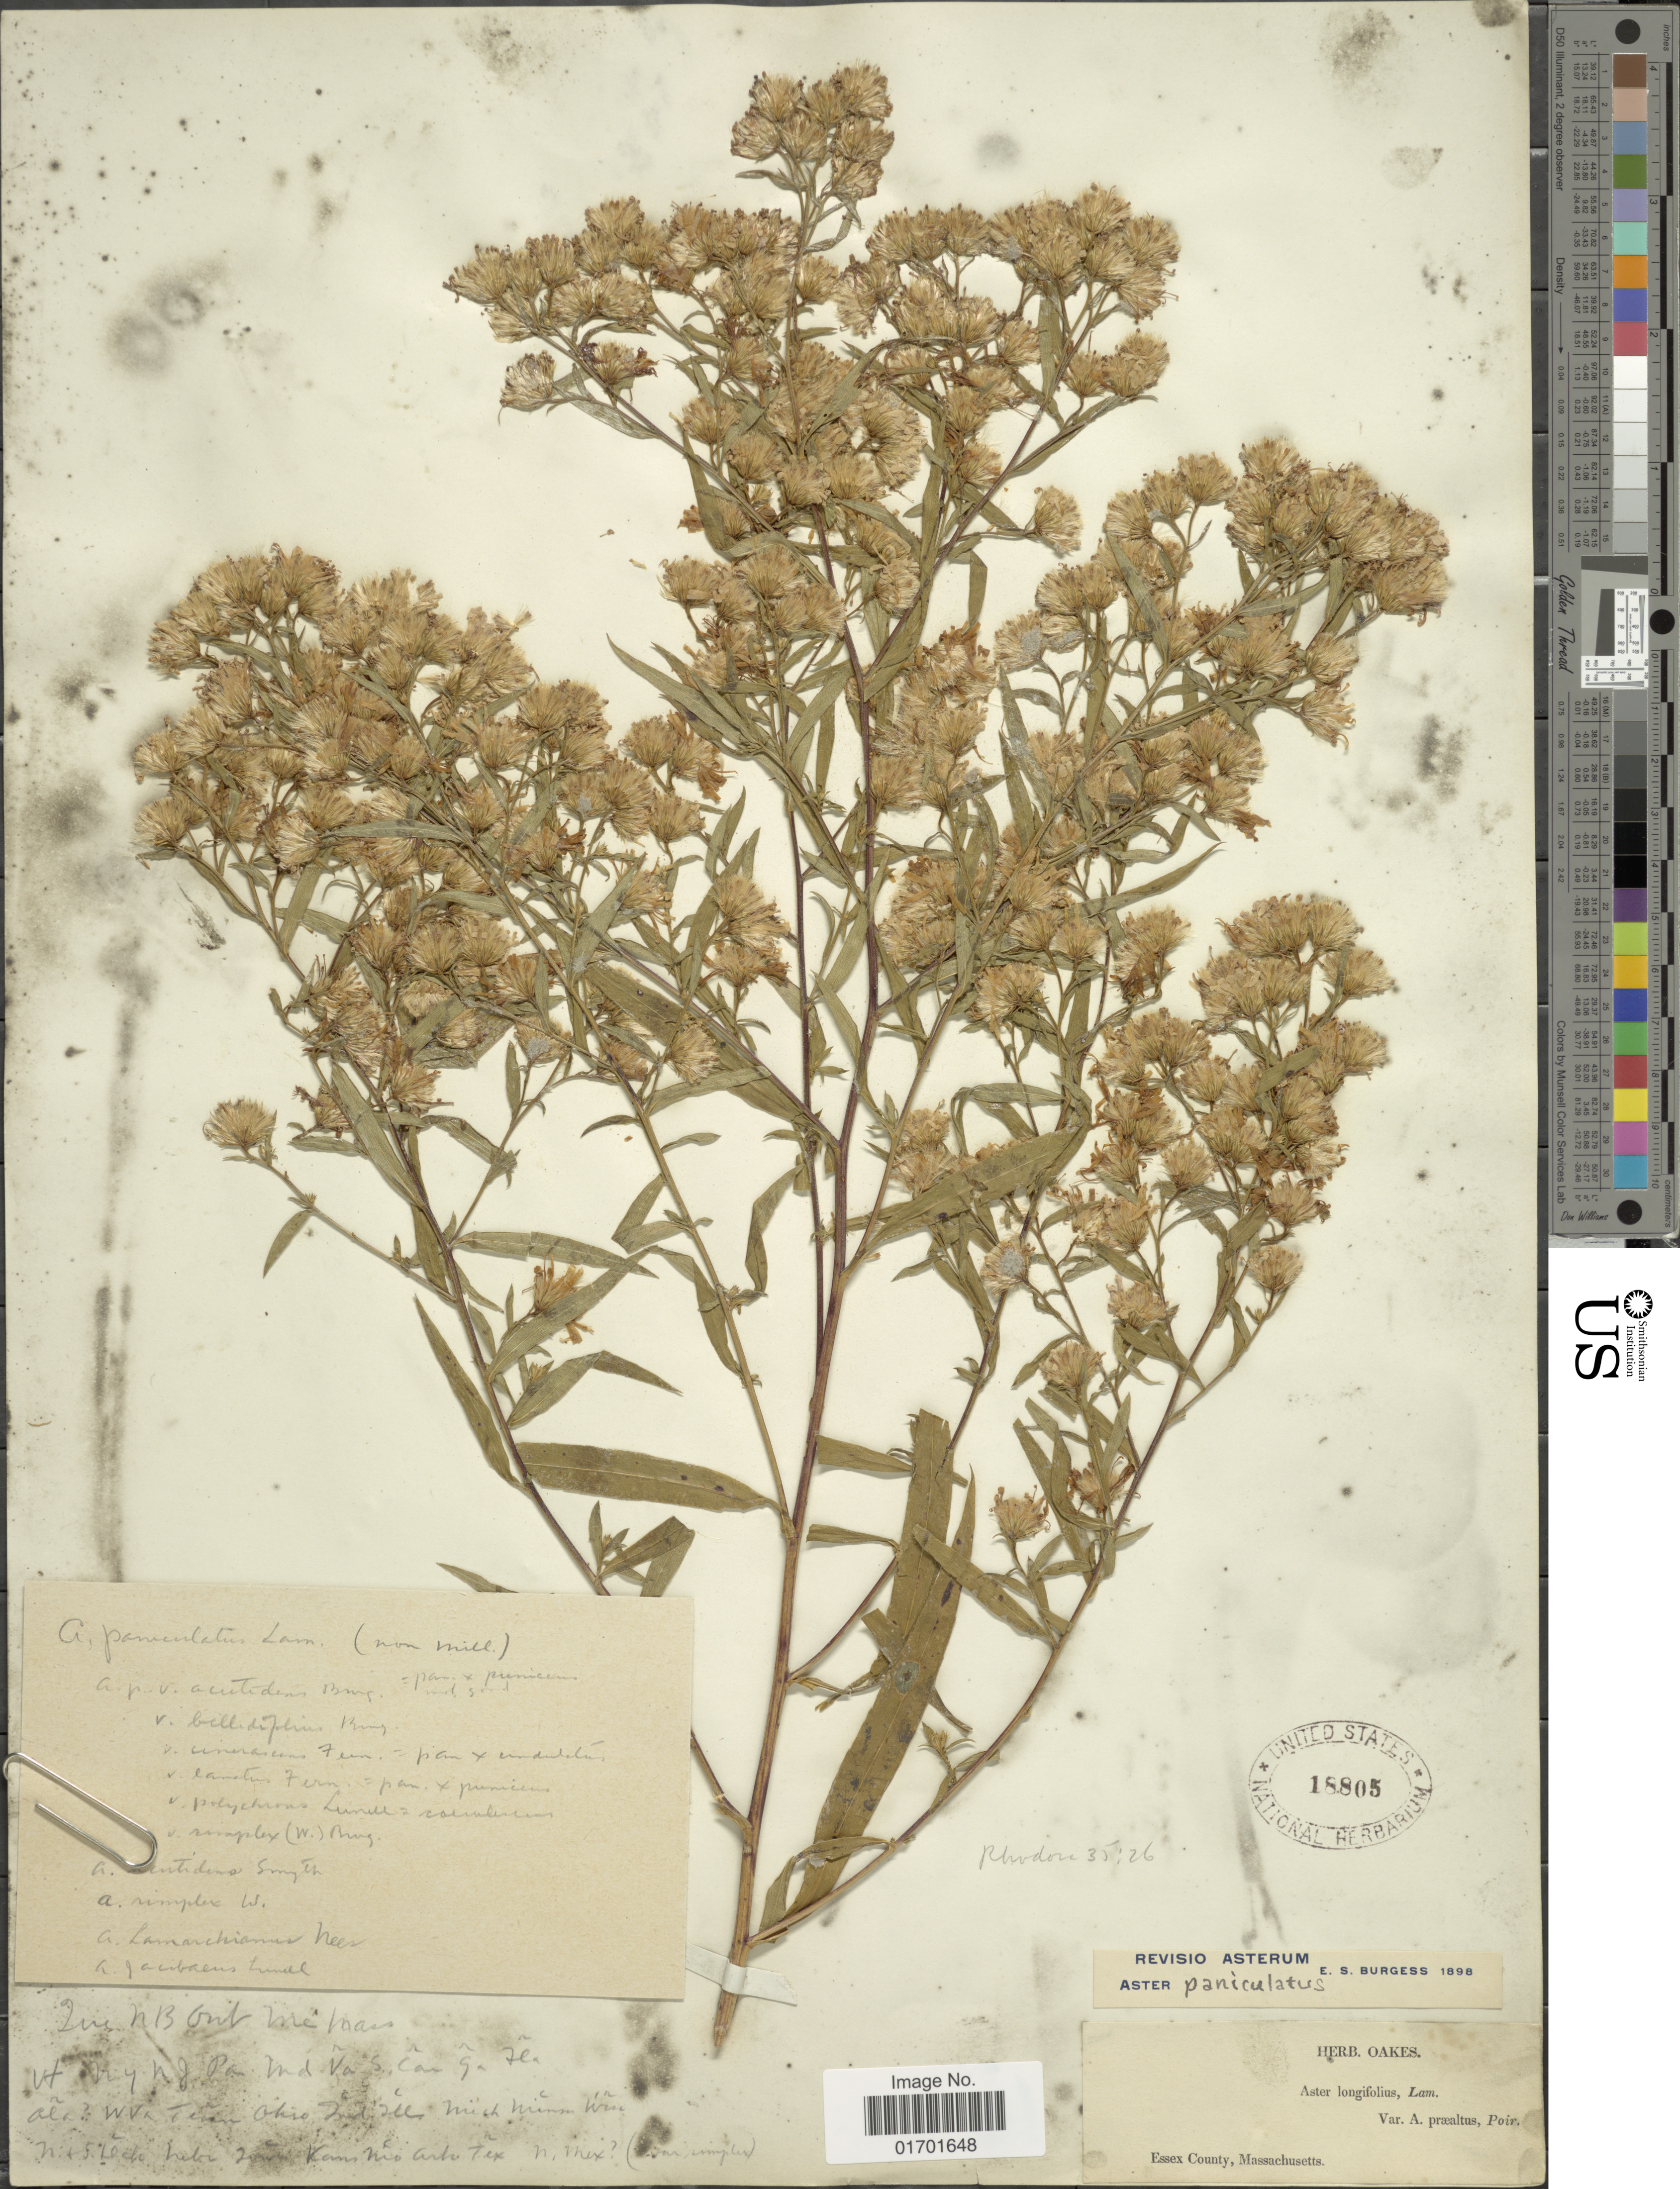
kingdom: Plantae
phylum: Tracheophyta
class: Magnoliopsida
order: Asterales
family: Asteraceae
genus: Symphyotrichum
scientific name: Symphyotrichum lanceolatum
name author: (Willd.) G.L. Nesom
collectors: ex herb. Oakes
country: United States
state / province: Massachusetts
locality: Essex County.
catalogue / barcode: US 18805